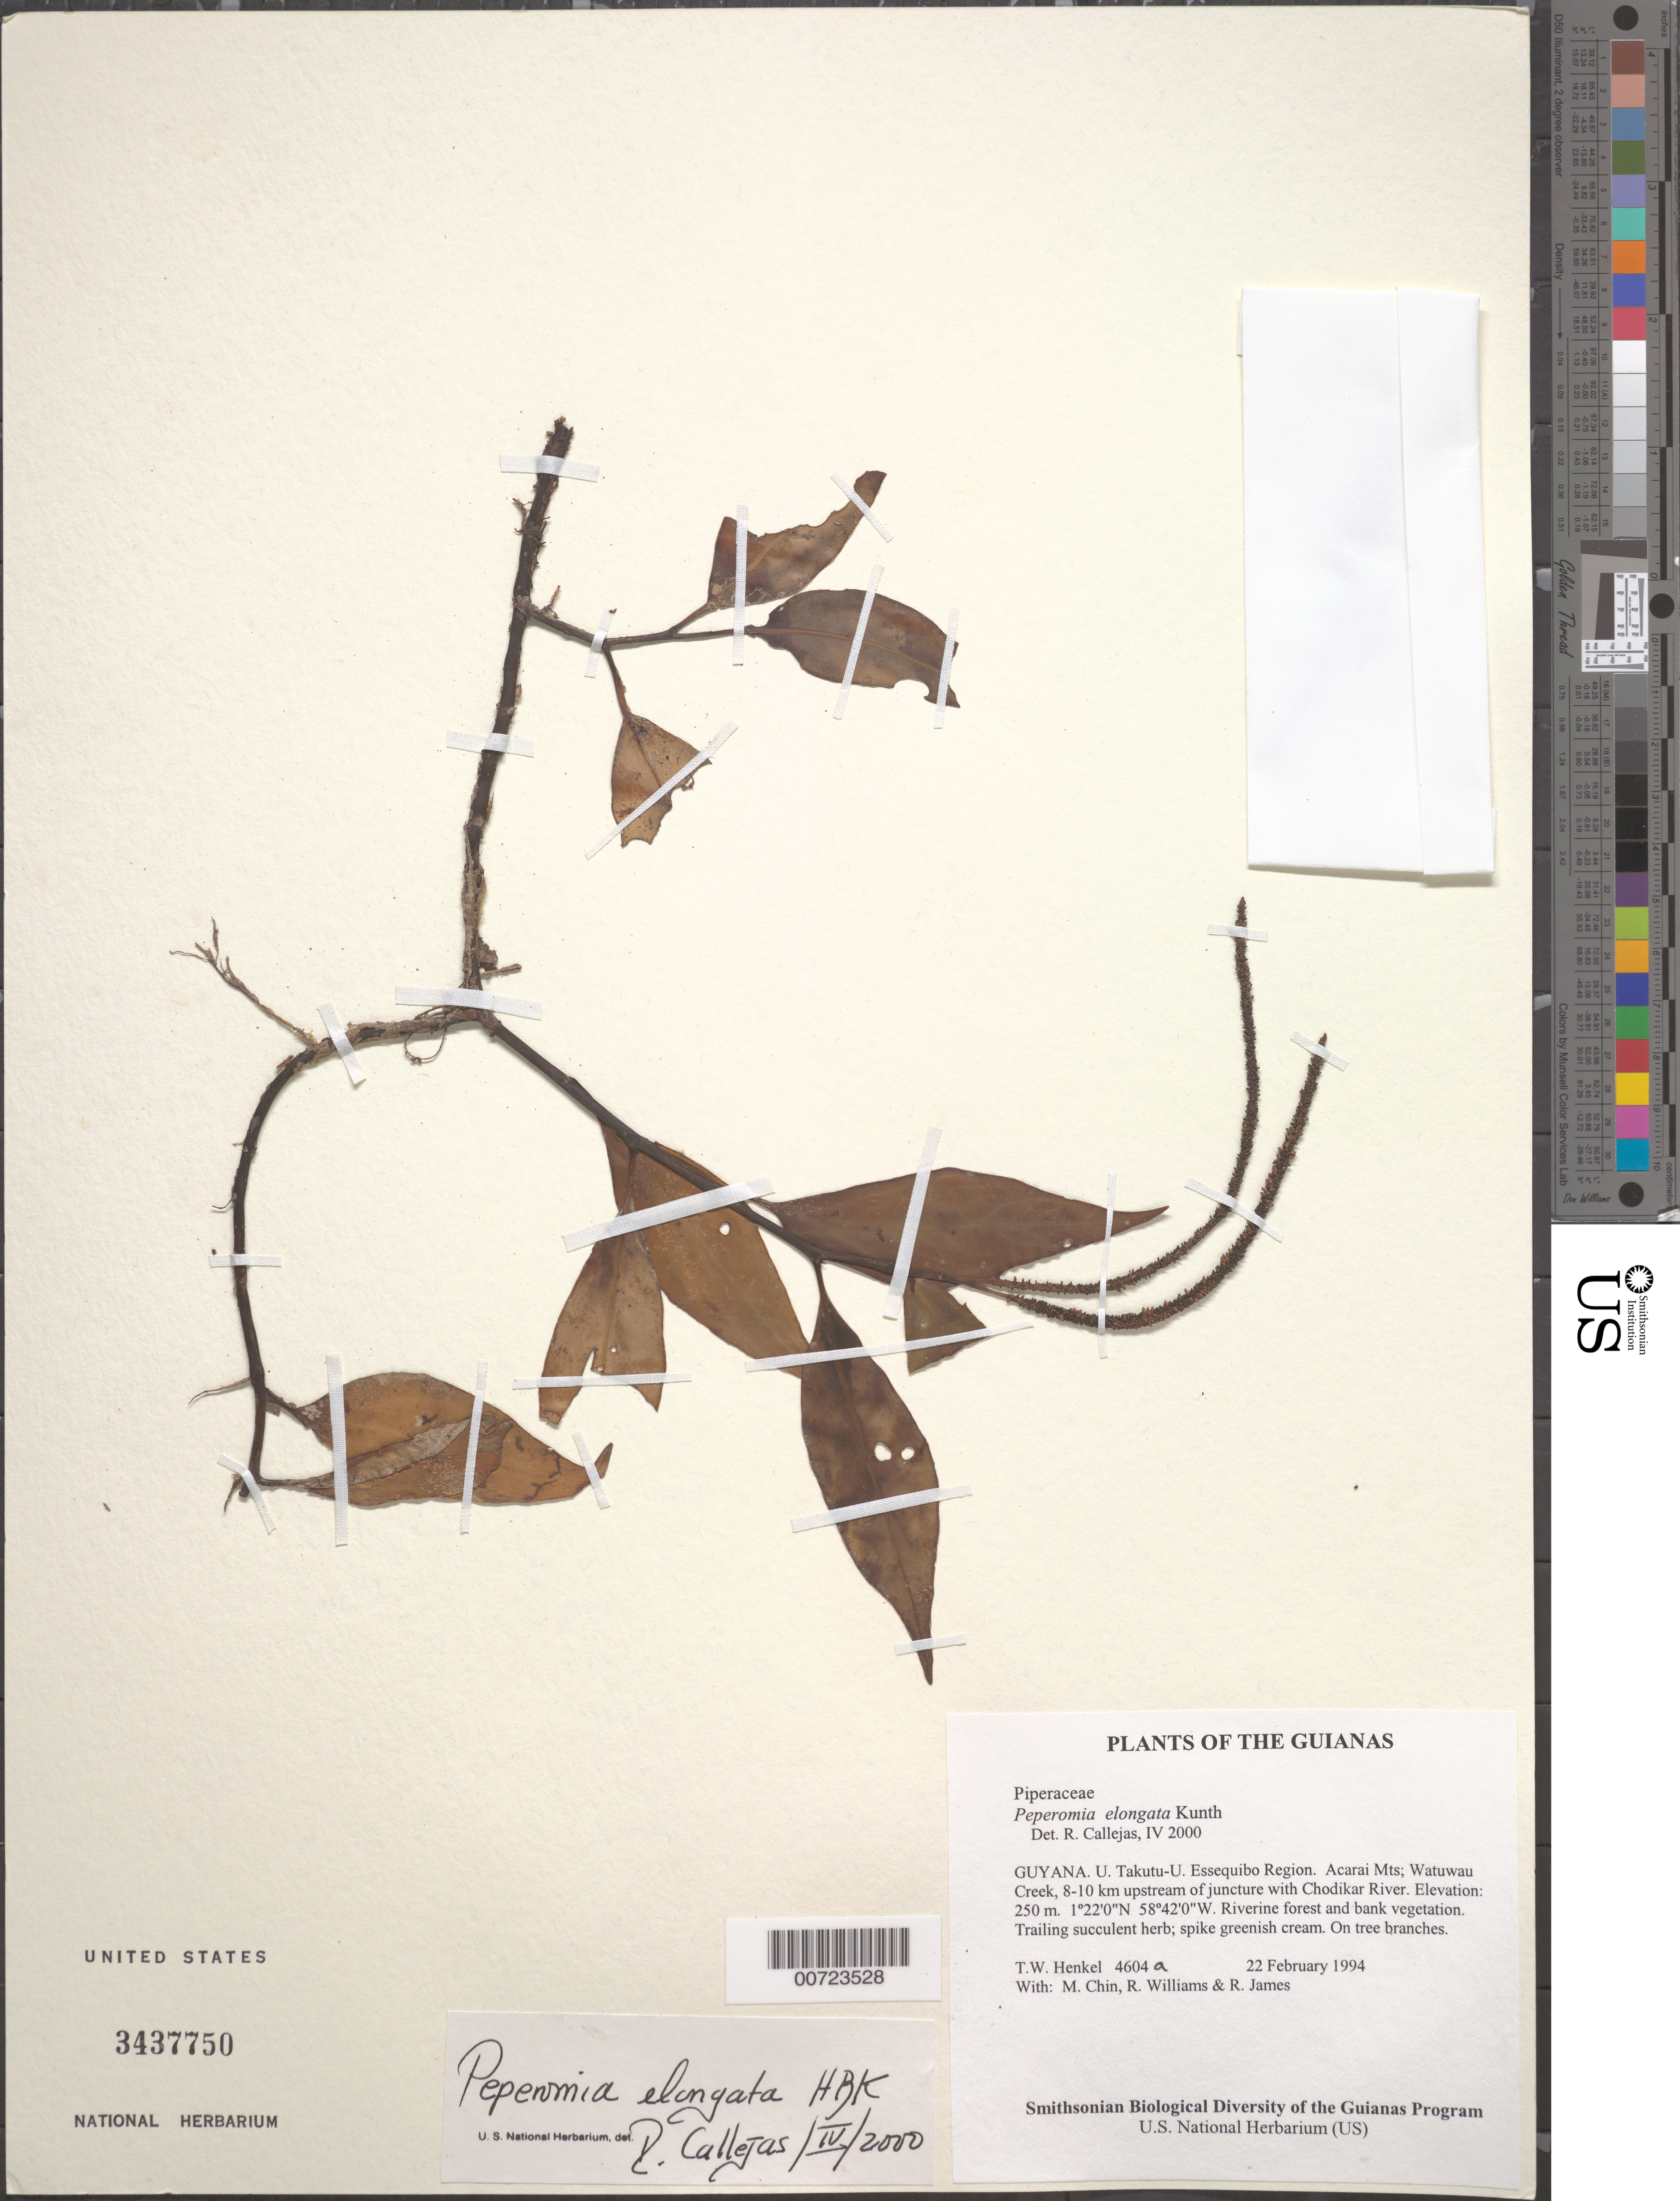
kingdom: Plantae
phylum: Tracheophyta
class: Magnoliopsida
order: Piperales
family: Piperaceae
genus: Peperomia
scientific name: Peperomia elongata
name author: Kunth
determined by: Callejas, Ricardo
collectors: T. Henkel, M. Chin, R. Williams & R. James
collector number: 4604 a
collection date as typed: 22 February 1994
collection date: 1994-02-22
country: Guyana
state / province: U. Takutu-U. Essequibo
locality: Acarai Mts; Watuwau Creek, 8-10 km upstream of juncture with Chodikar River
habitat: Riverine forest and bank vegetation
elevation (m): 250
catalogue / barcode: US 3437750